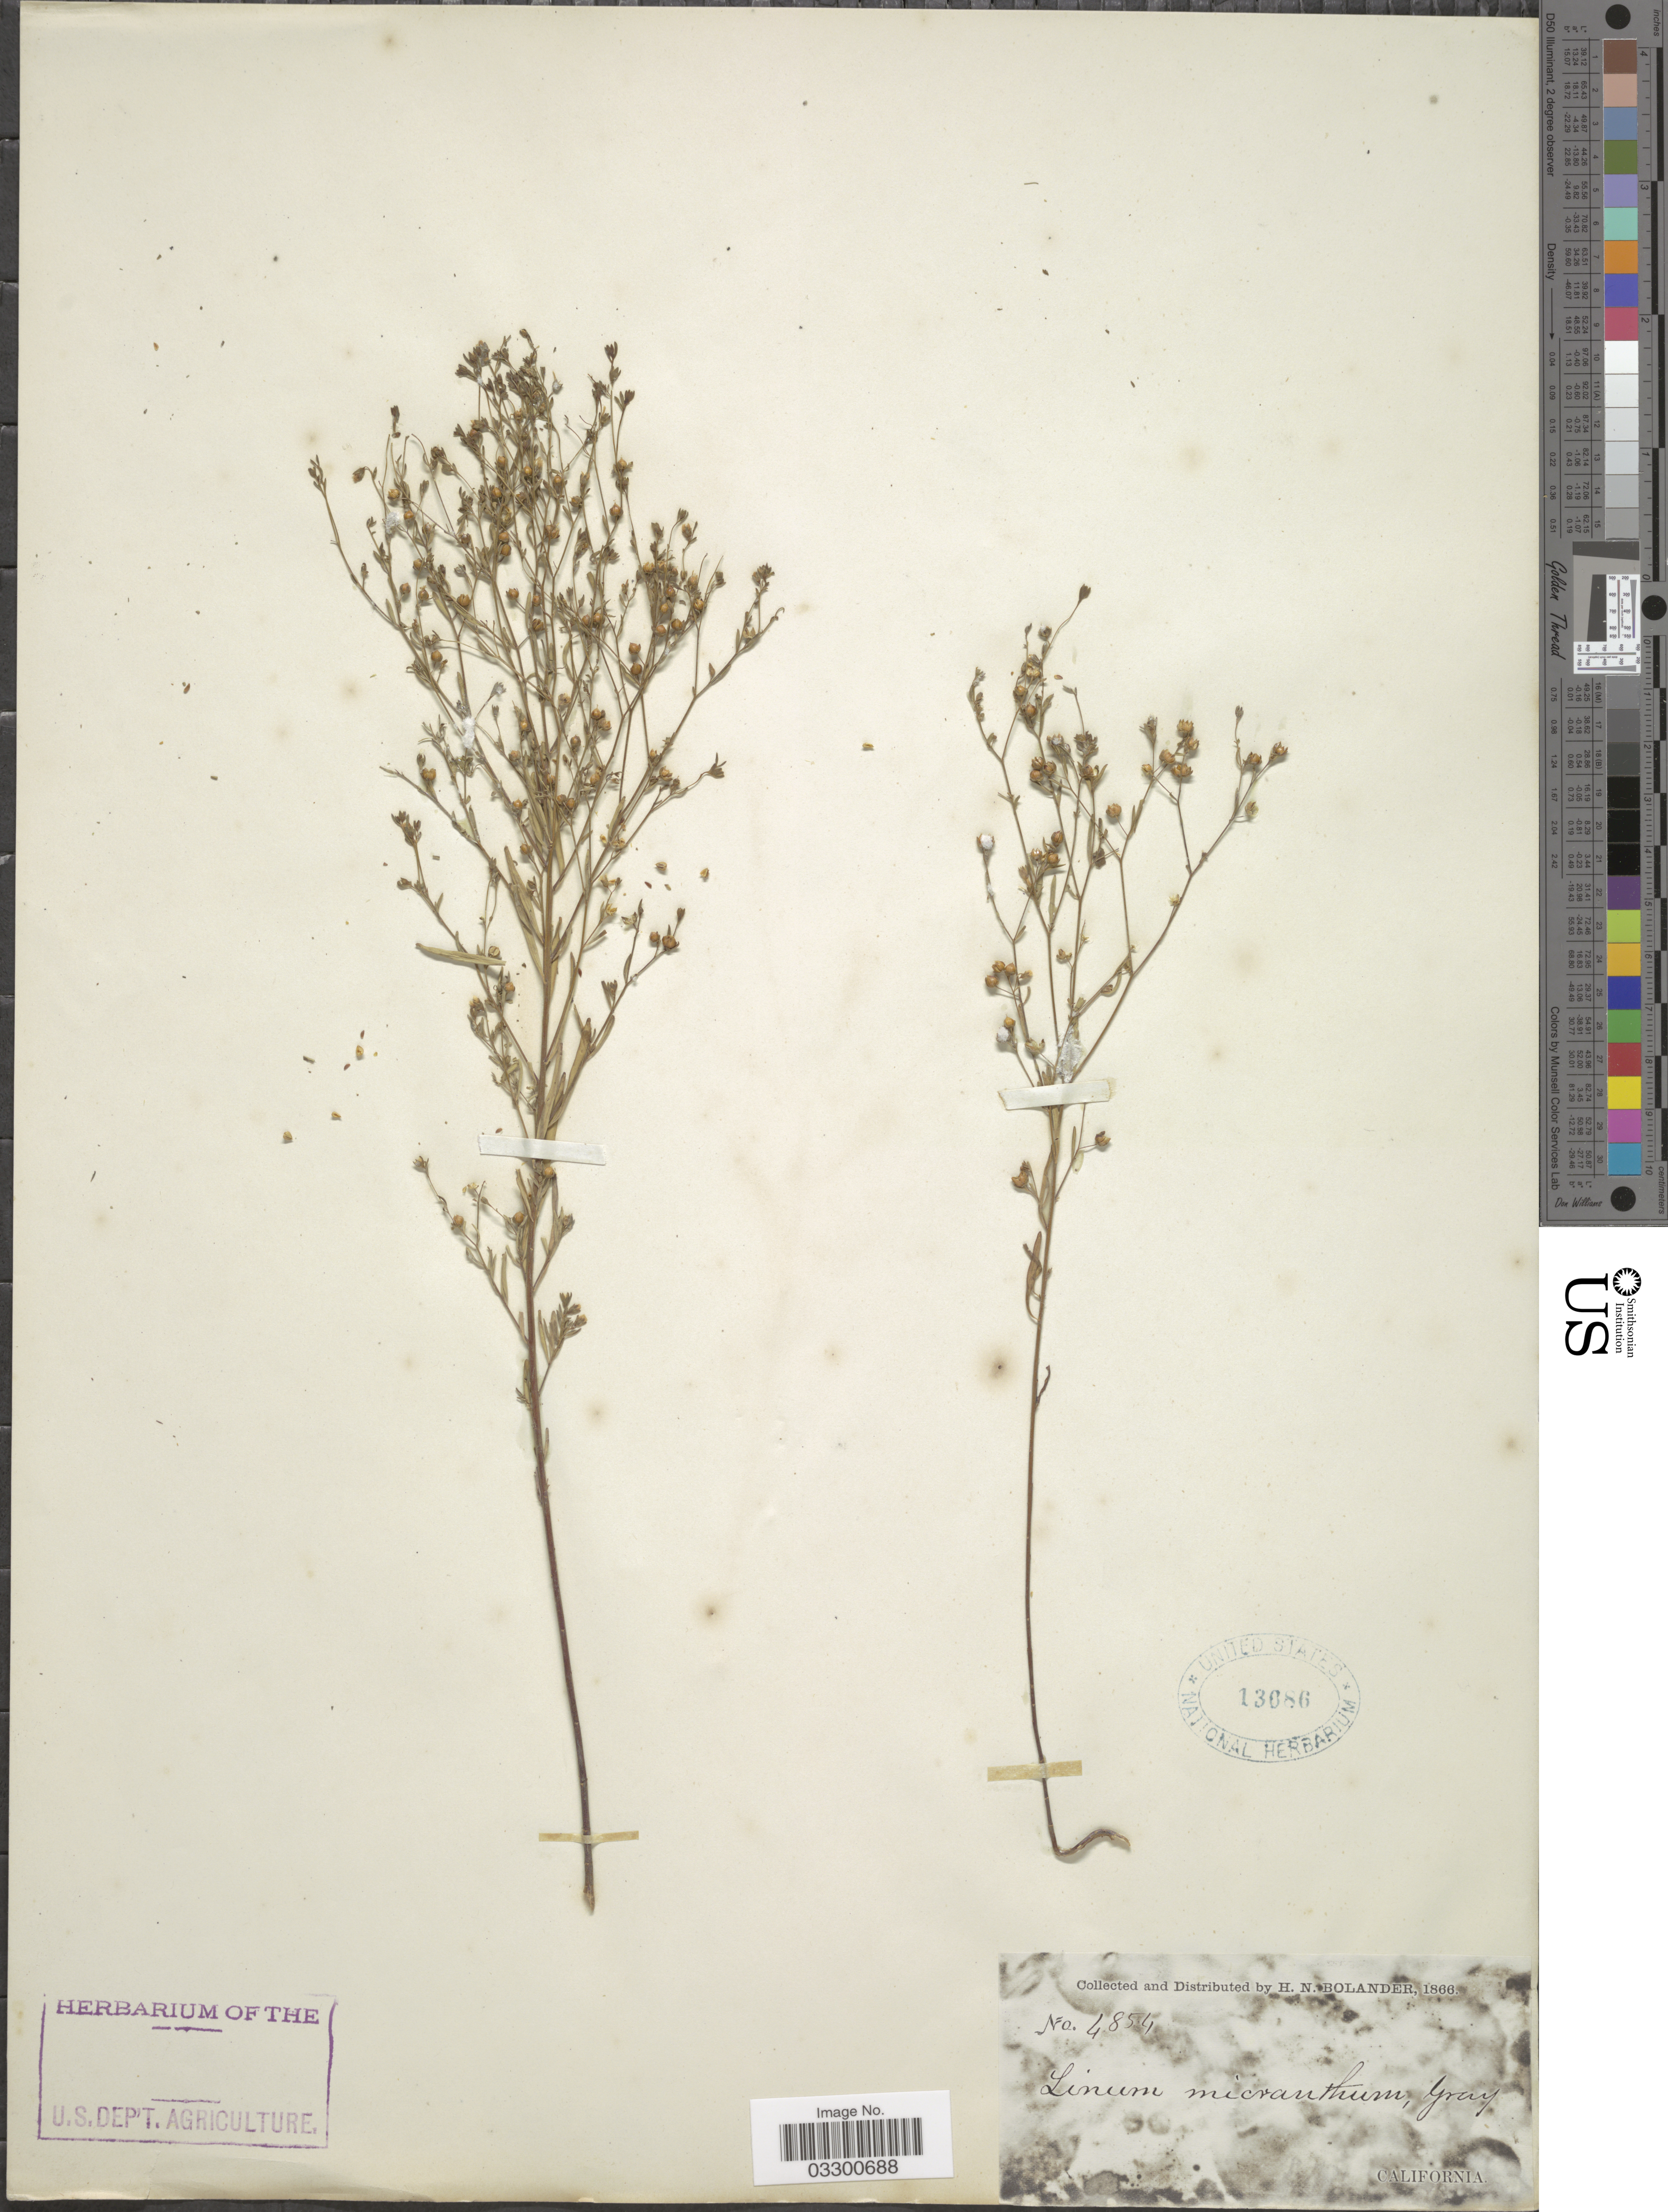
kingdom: Plantae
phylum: Tracheophyta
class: Magnoliopsida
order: Malpighiales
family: Linaceae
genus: Hesperolinon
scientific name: Hesperolinon micranthum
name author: (A. Gray) Small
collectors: H. Bolander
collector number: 4854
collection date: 1866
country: United States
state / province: California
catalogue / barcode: US 13086